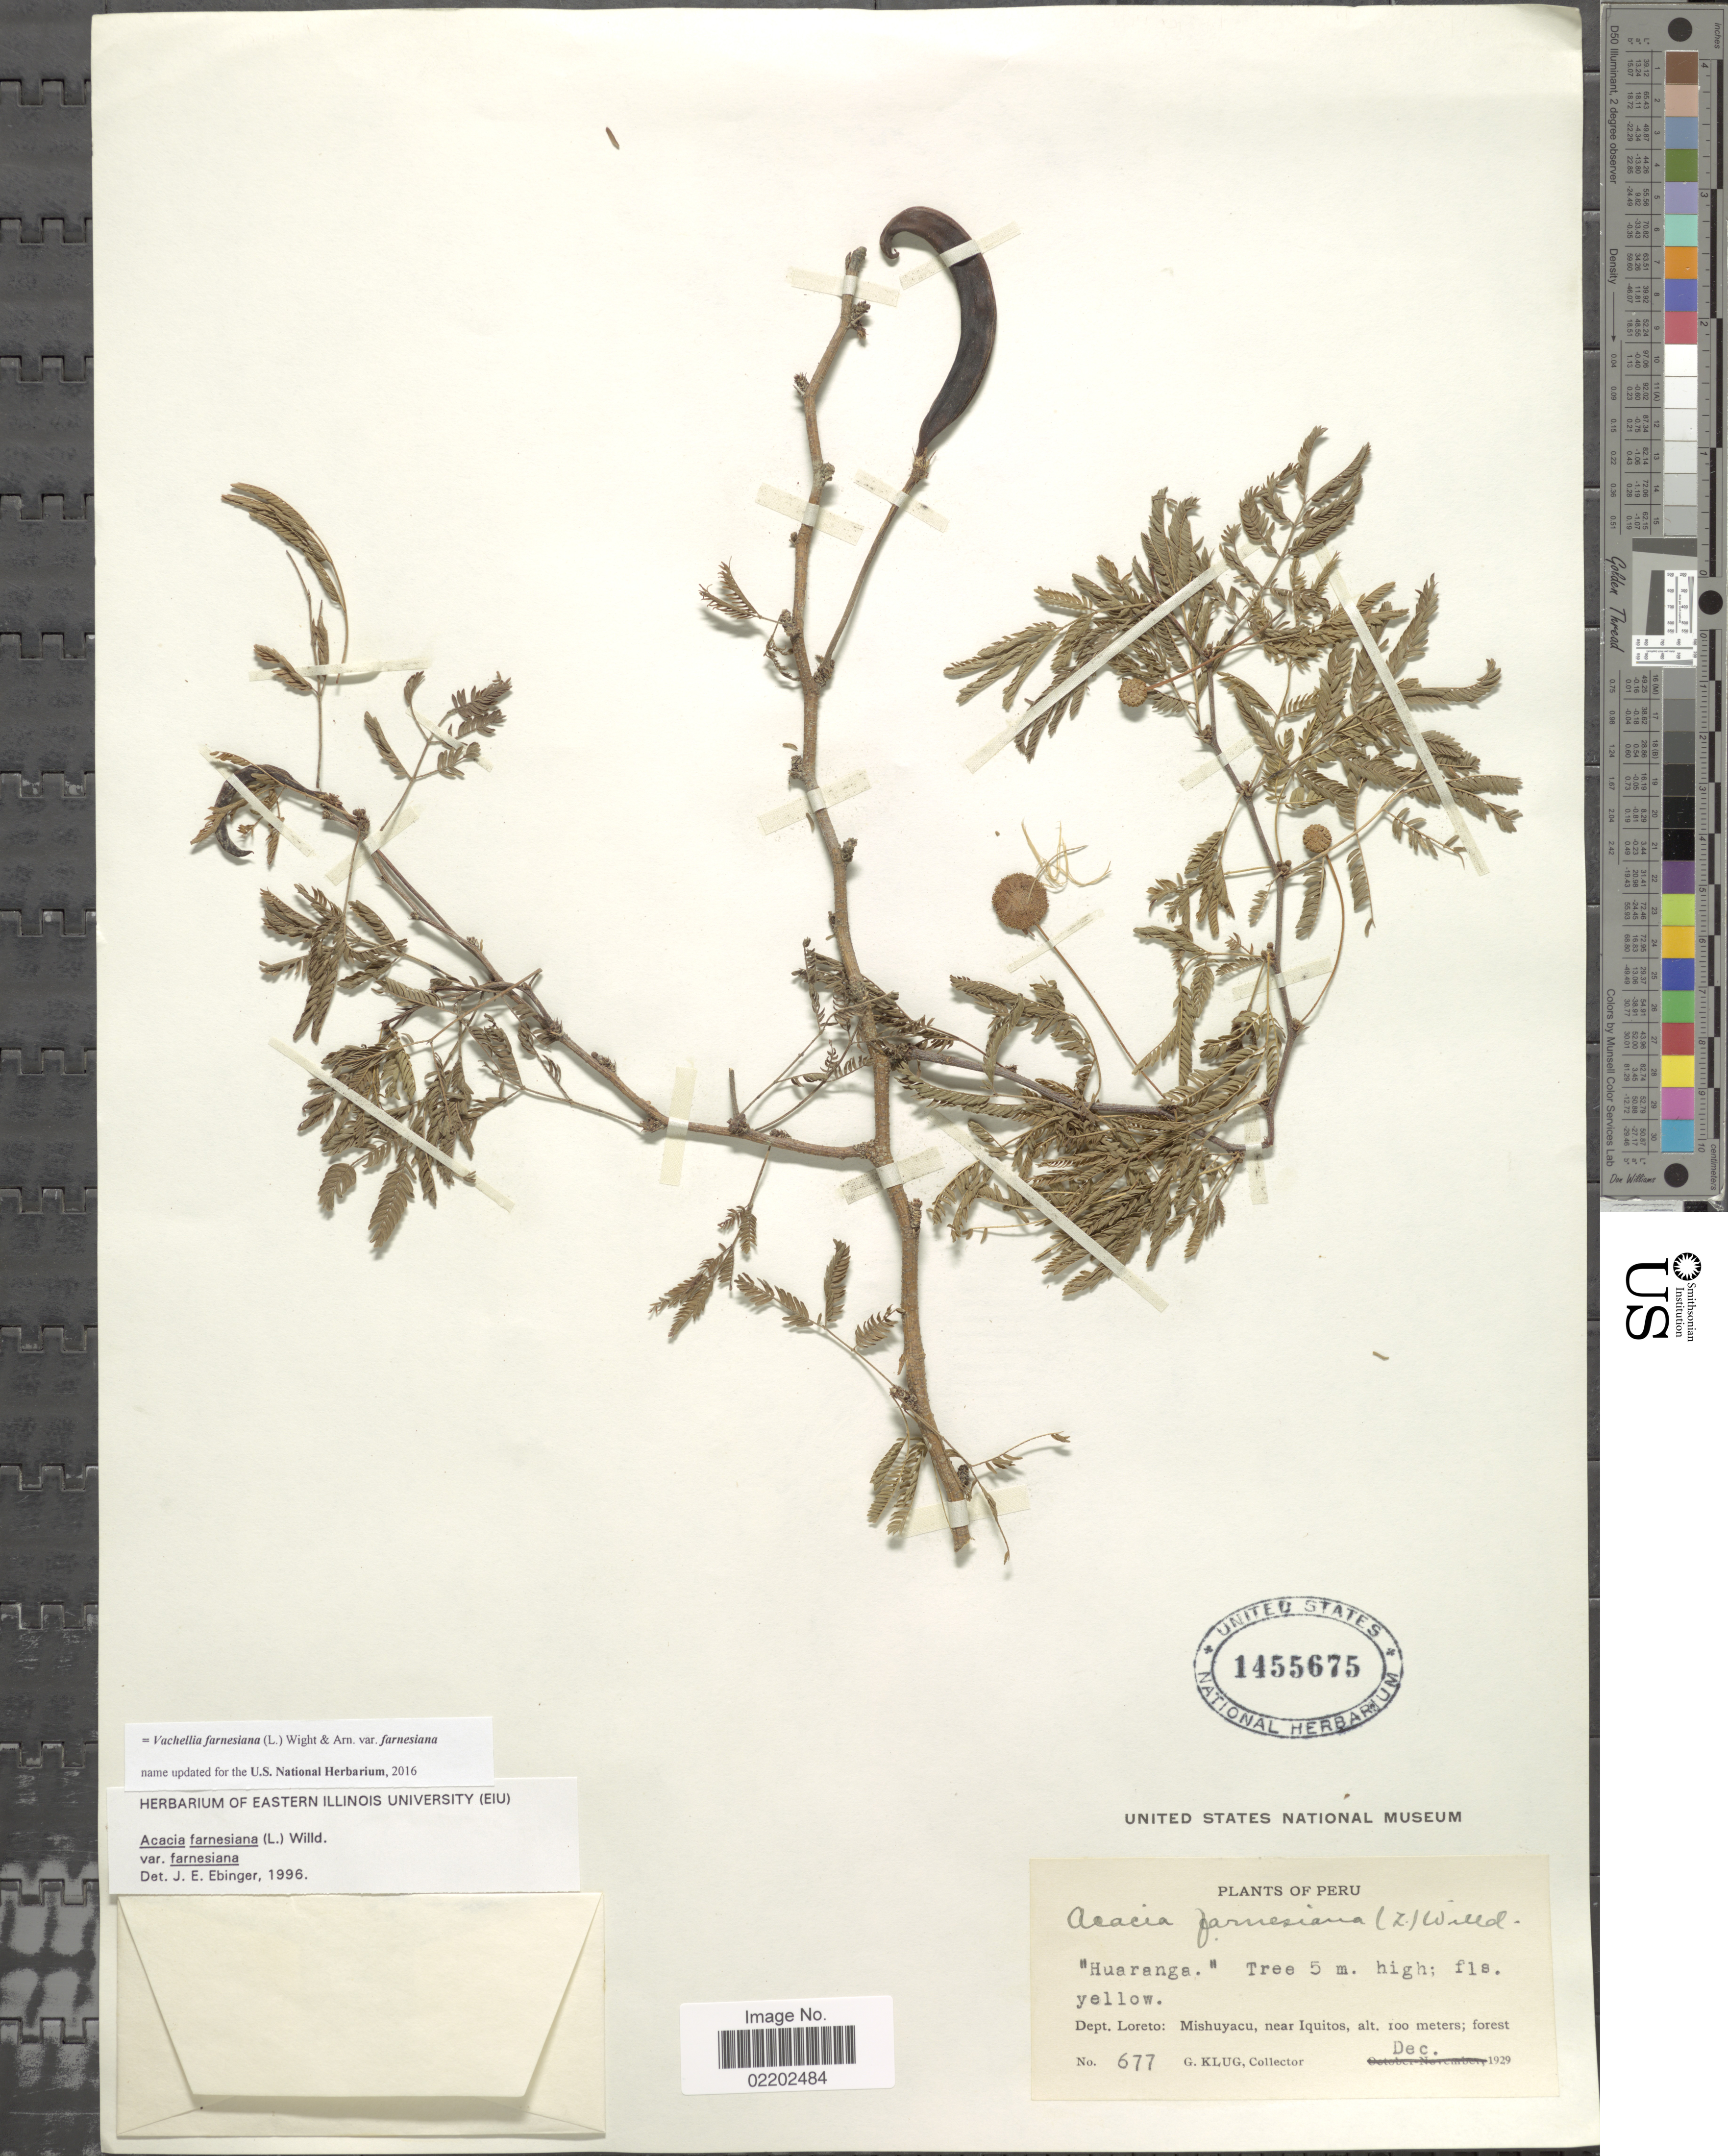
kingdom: Plantae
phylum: Tracheophyta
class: Magnoliopsida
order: Fabales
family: Fabaceae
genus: Vachellia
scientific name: Vachellia farnesiana var. farnesiana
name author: (L.) Wight & Arn.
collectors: G. Klug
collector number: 677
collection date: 1929-12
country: Peru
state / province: Loreto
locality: Mishuyacu, near Iquitos, forest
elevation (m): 100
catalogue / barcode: US 1455675